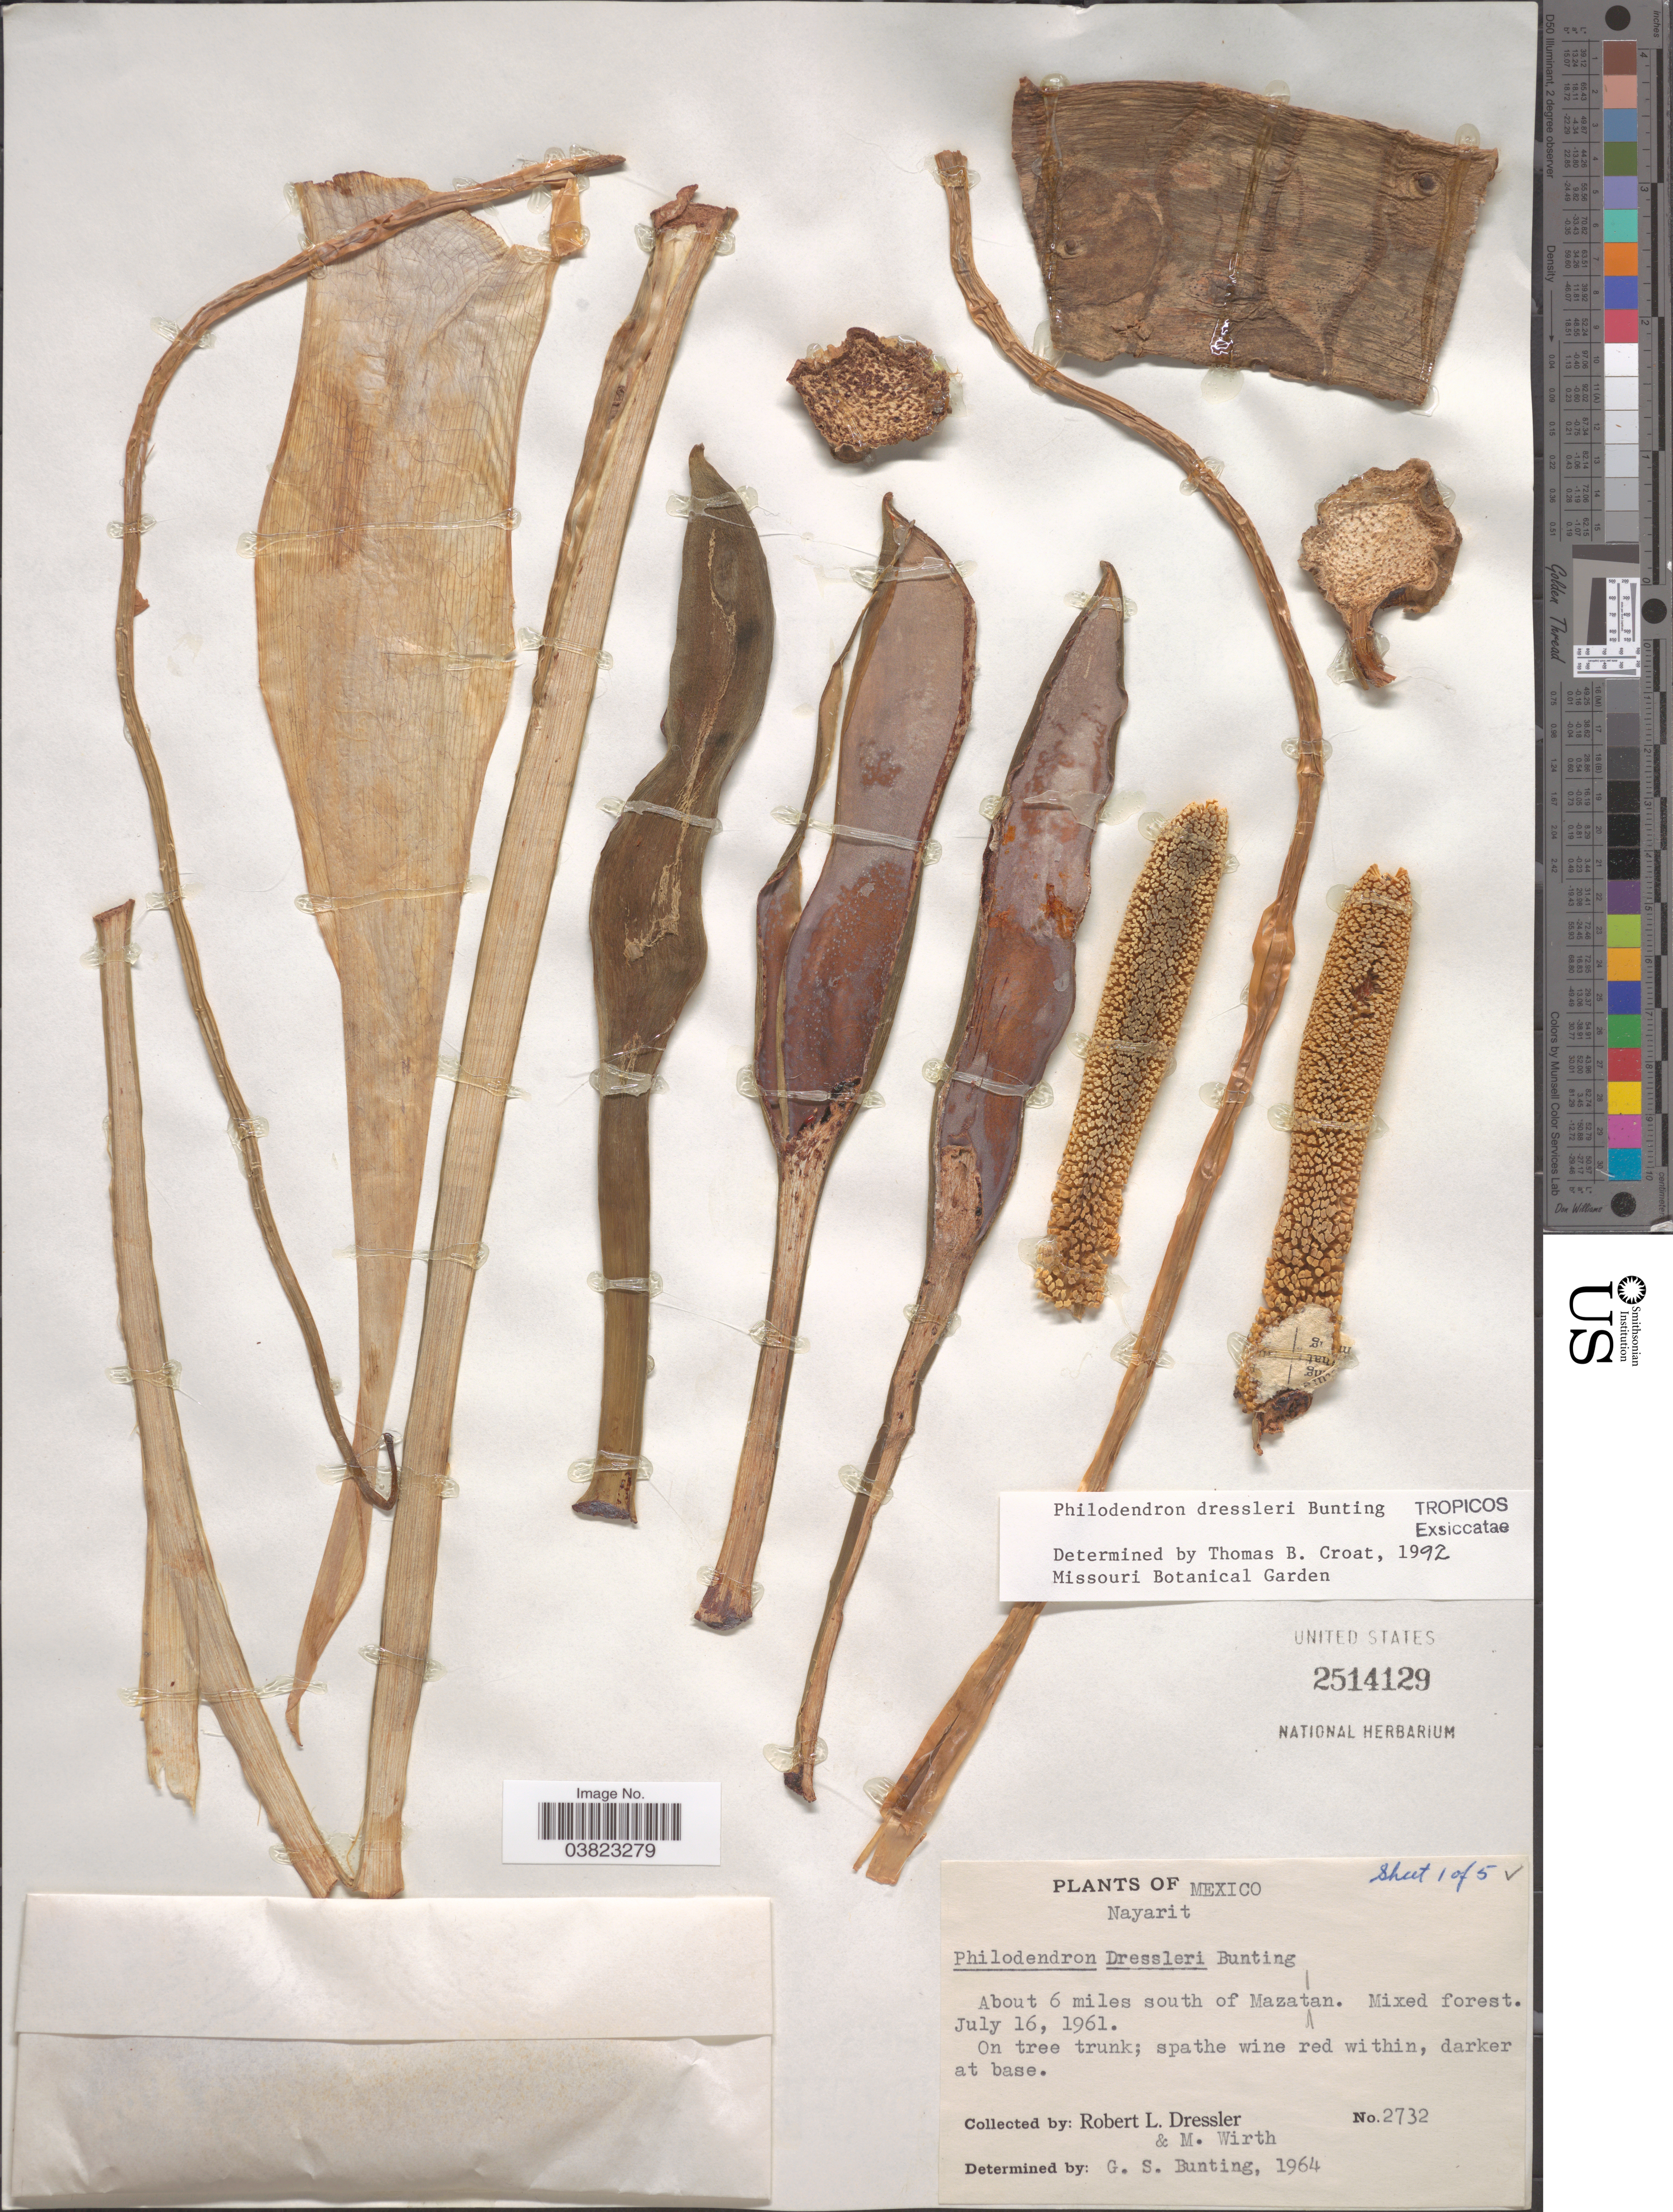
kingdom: Plantae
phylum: Tracheophyta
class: Liliopsida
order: Alismatales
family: Araceae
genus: Philodendron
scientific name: Philodendron dressleri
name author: G.S. Bunting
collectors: R. Dressler & M. Wirth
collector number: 2732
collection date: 1961-07-16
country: Mexico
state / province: Nayarit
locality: About 6 miles south of Mazatlan.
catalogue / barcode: US 2514129